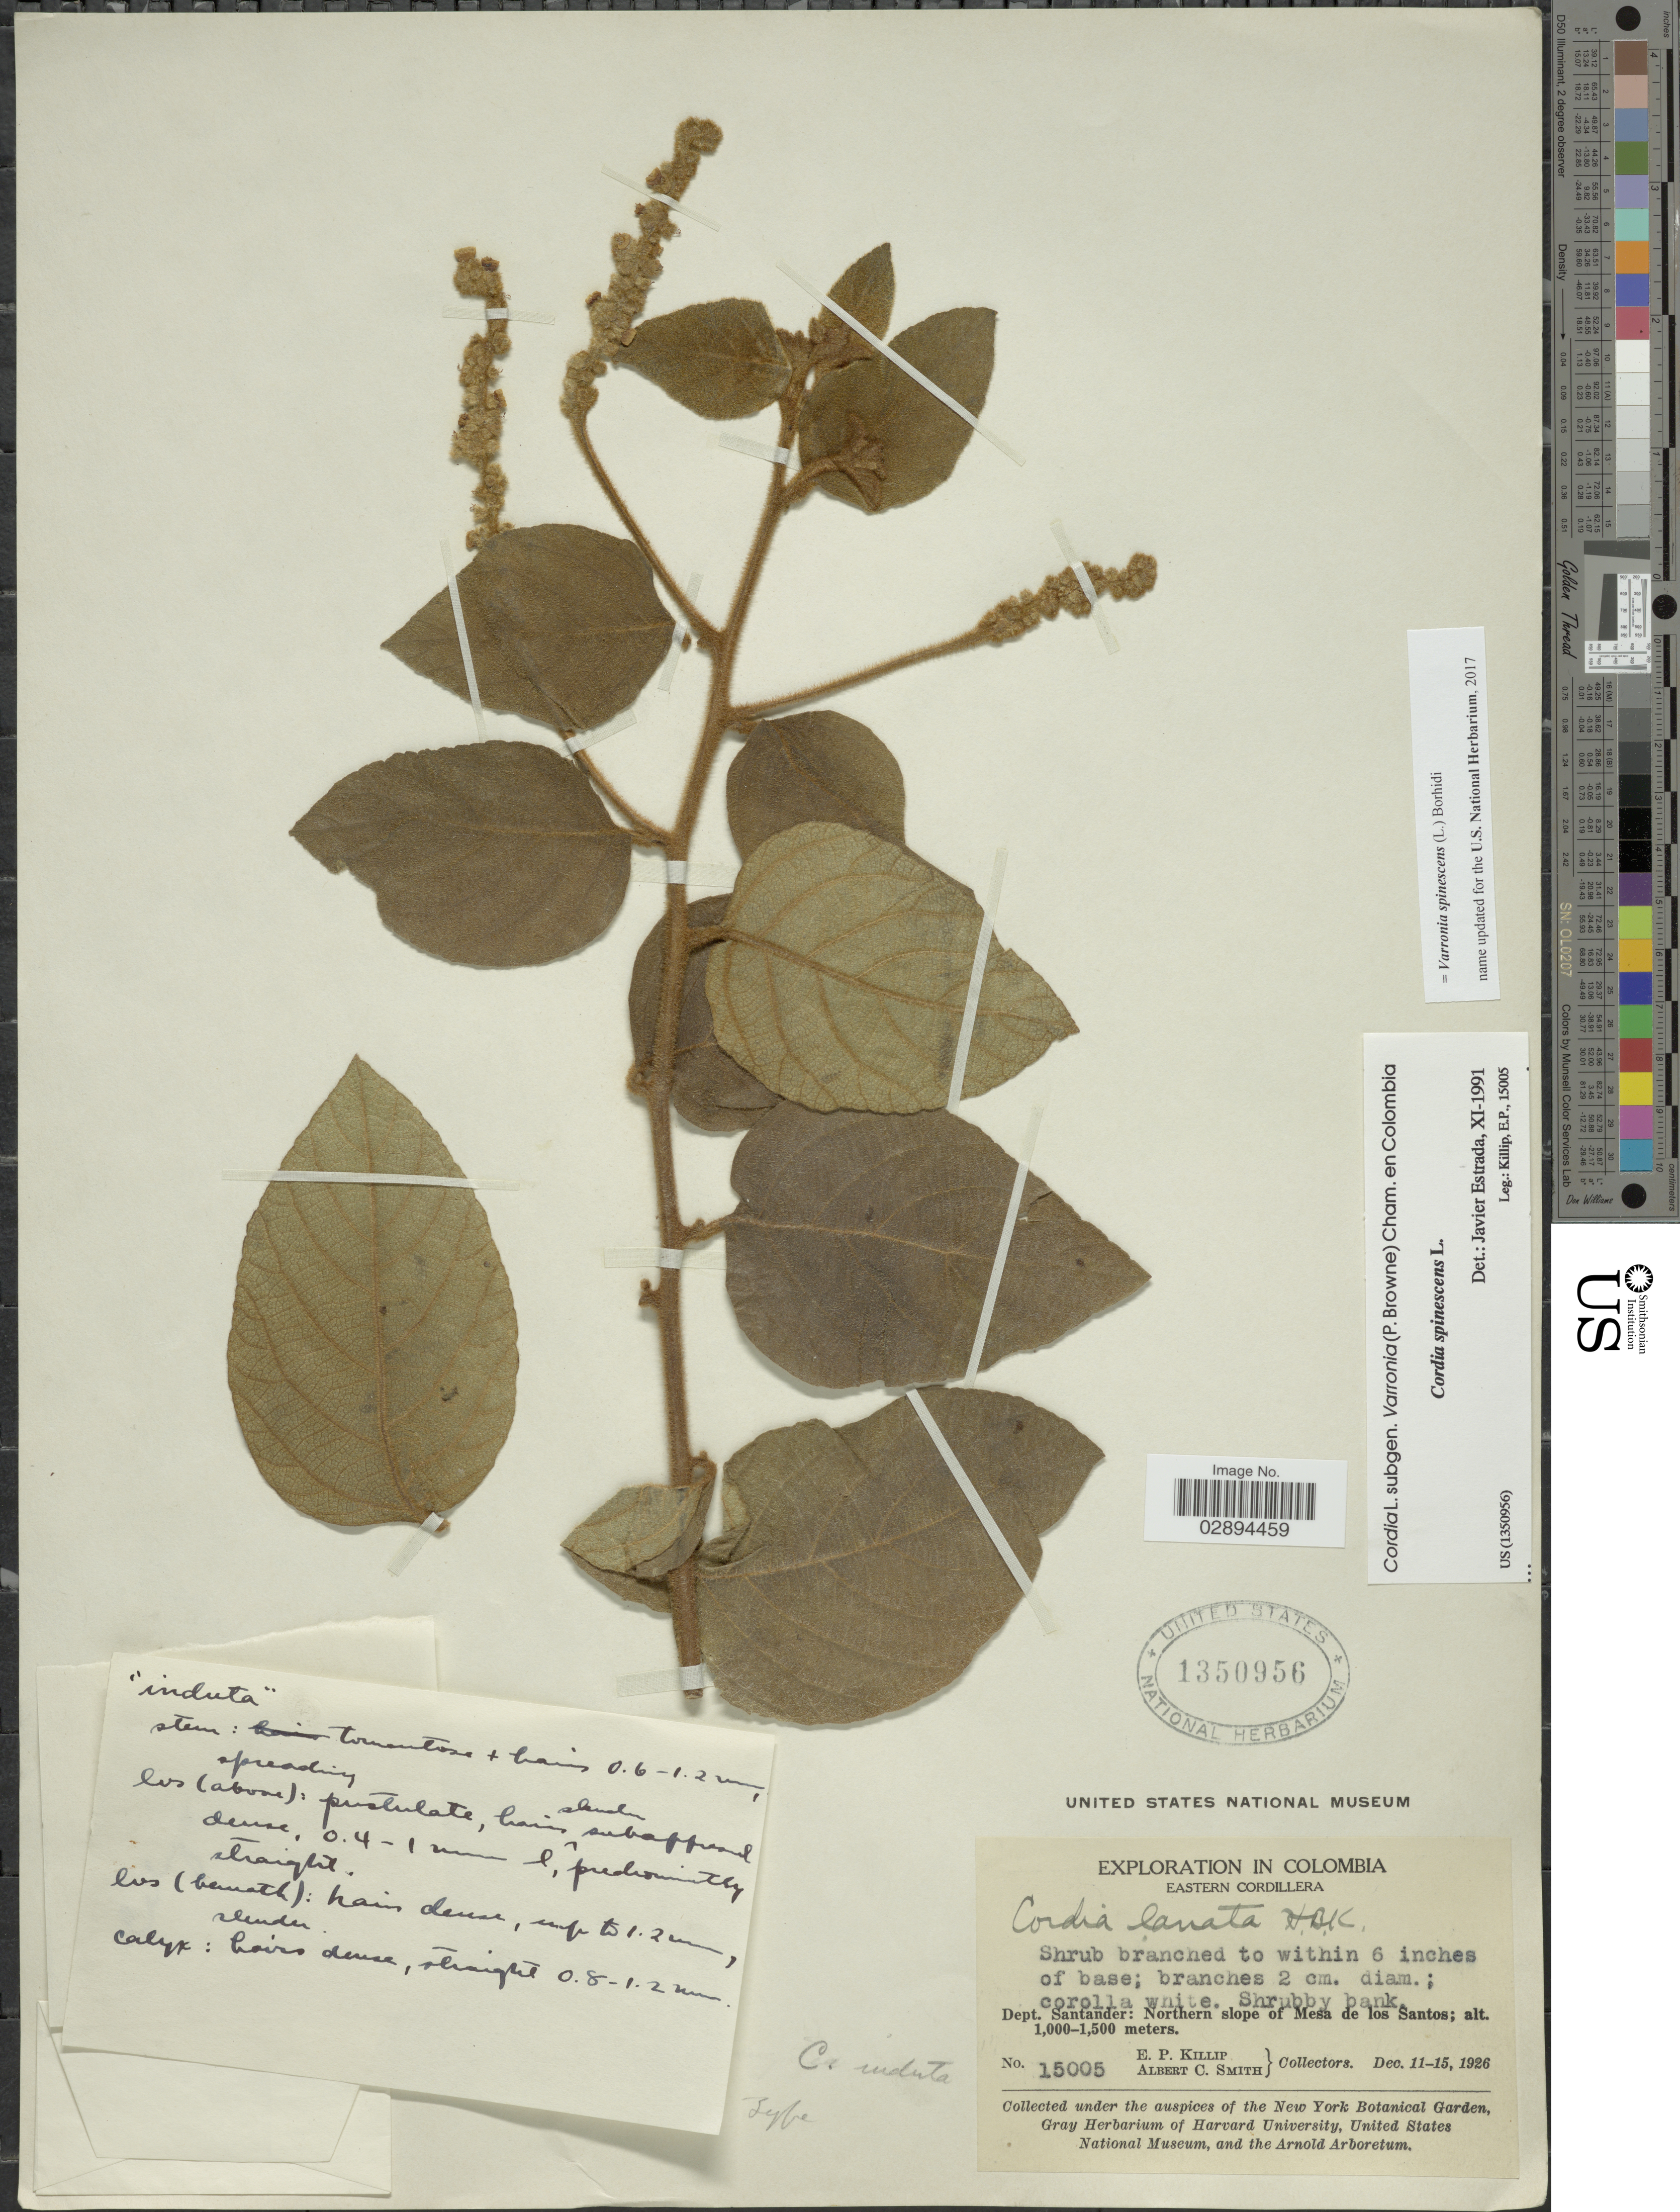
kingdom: Plantae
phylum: Tracheophyta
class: Magnoliopsida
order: Boraginales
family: Cordiaceae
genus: Varronia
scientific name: Varronia spinescens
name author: (L.) Borhidi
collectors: E. P. Killip & A. C. Smith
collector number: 15005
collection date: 1926-12-11/1926-12-15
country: Colombia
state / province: Santander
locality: Eastern Cordillera. Dept. Santander: Northern slope of Mesa de los Santos.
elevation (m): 1000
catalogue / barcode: US 1350956